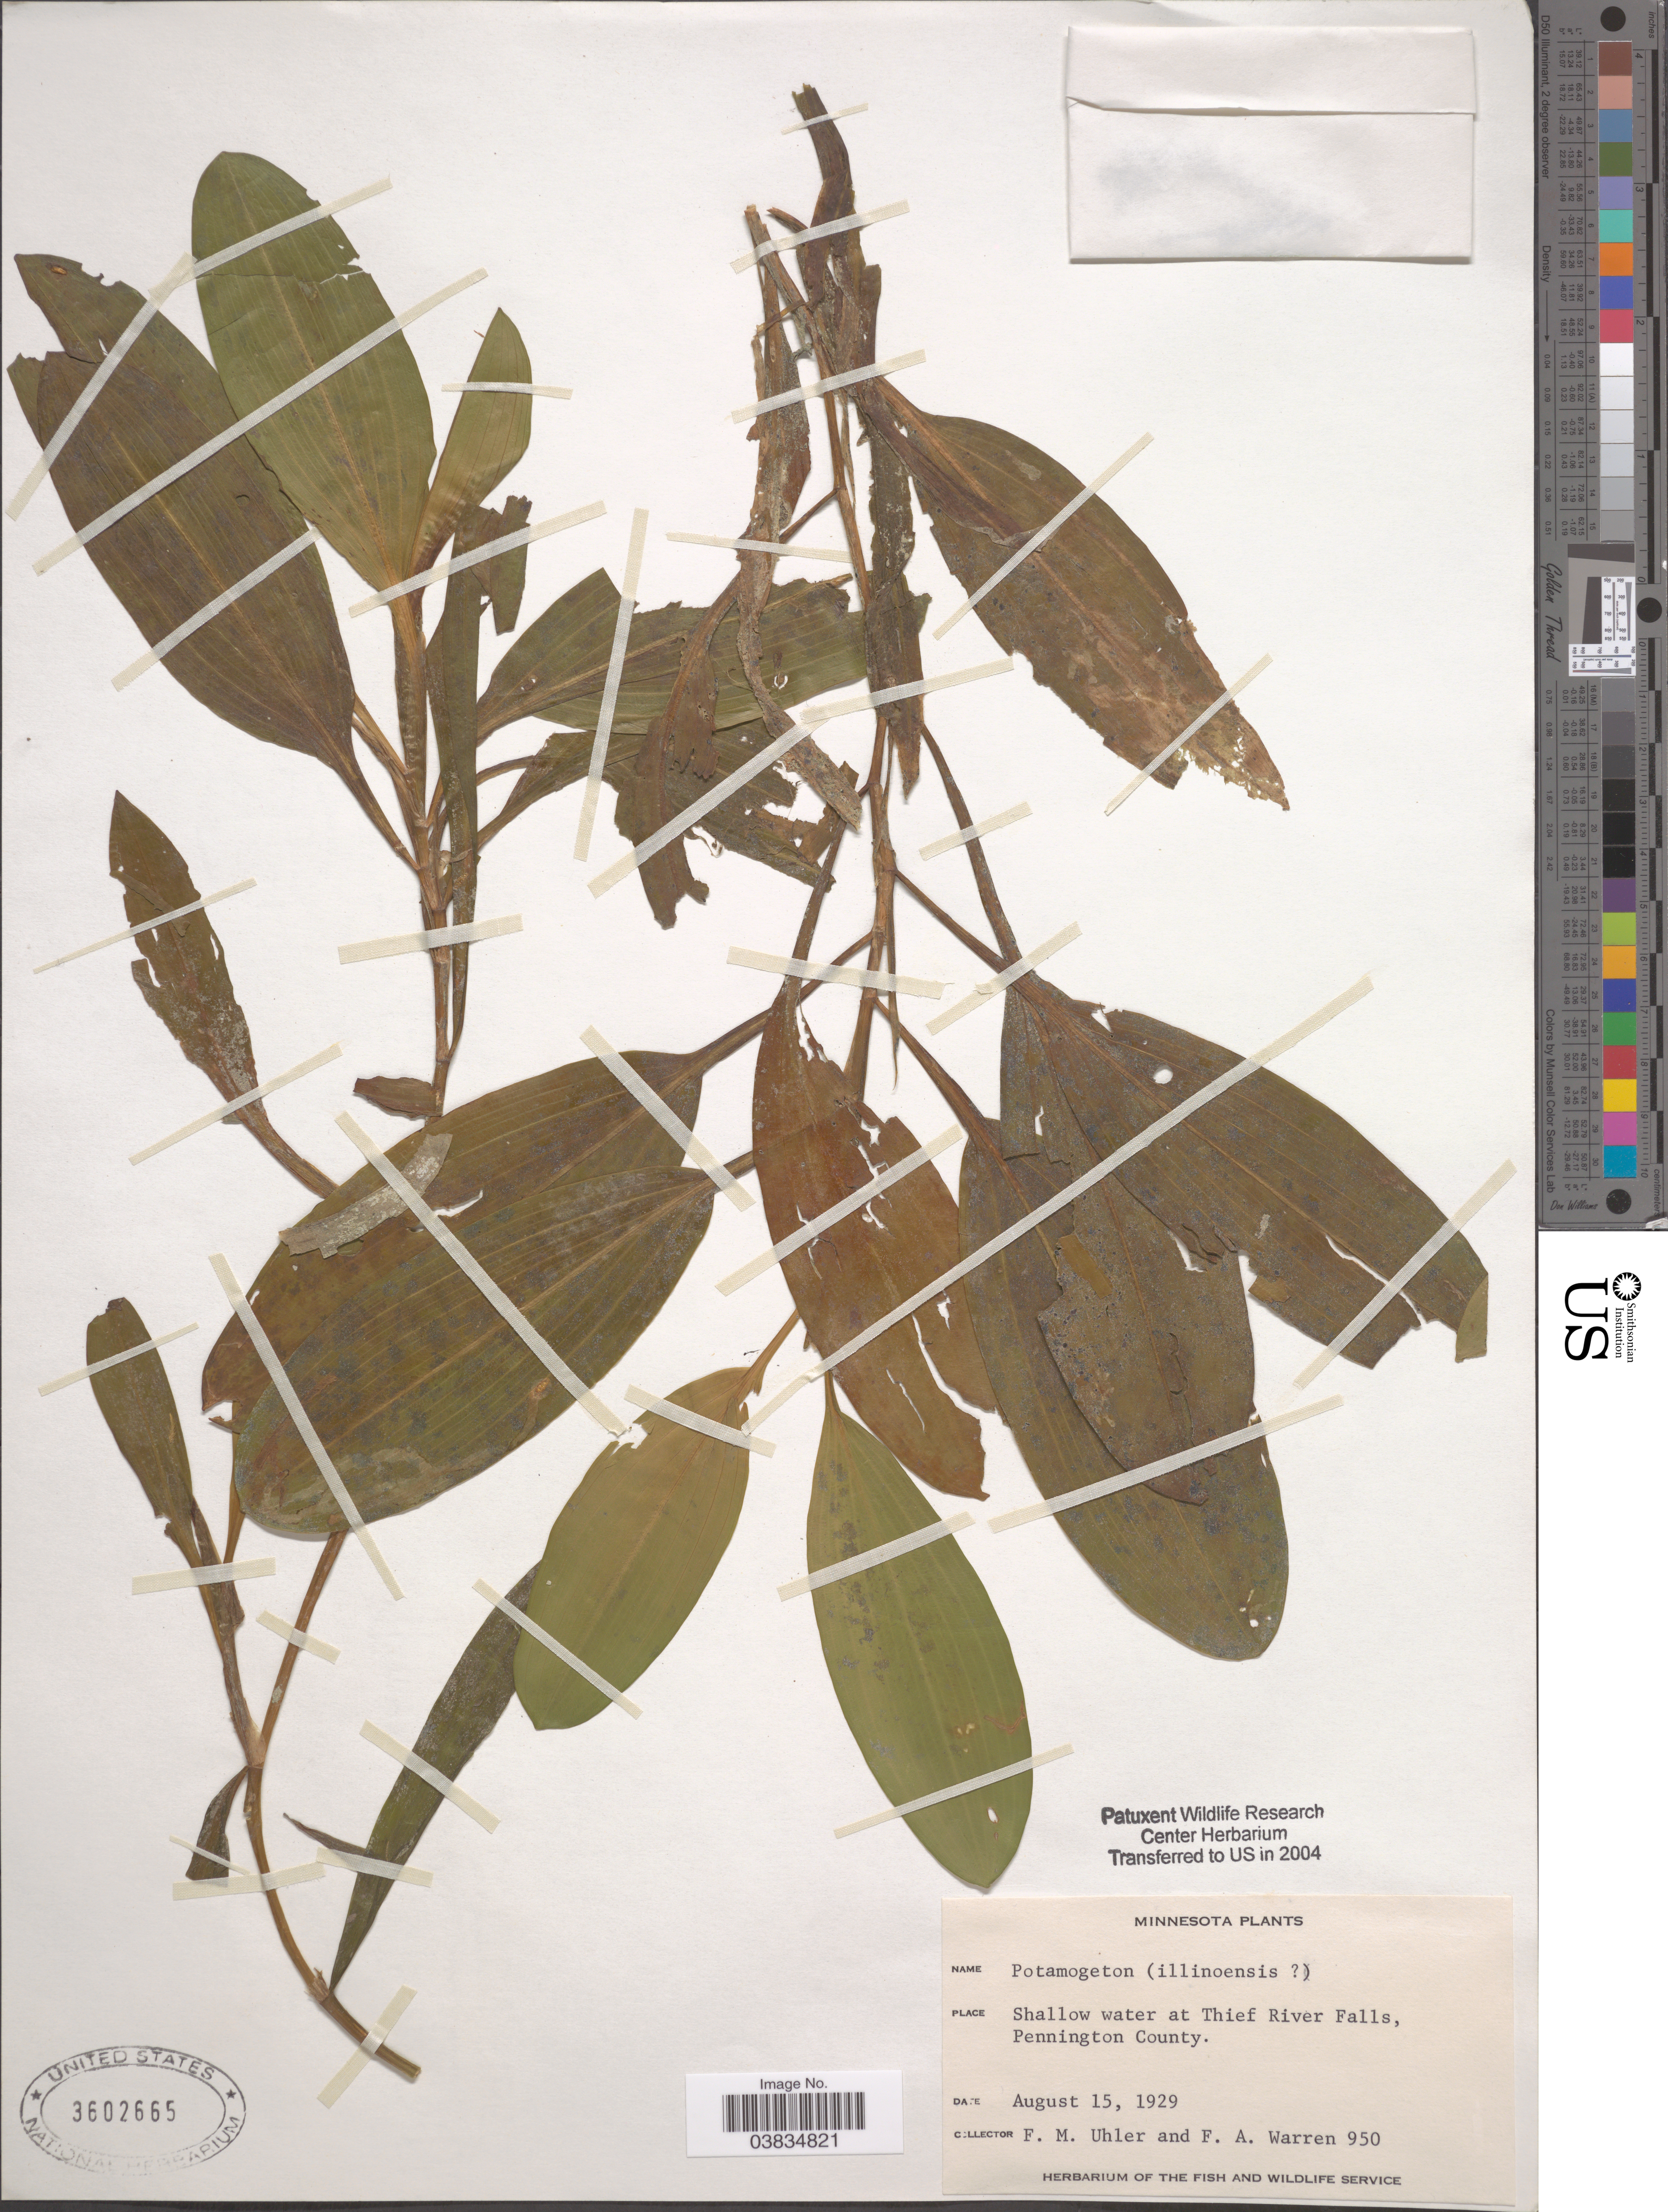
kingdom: Plantae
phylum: Tracheophyta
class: Liliopsida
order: Alismatales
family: Potamogetonaceae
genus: Potamogeton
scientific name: Potamogeton illinoensis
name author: Morong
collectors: F. M. Uhler & F. Warren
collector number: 950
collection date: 1929-08-15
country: United States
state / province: Minnesota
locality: Shallow water at Thief River Falls, Pennington County.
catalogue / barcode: US 3602665